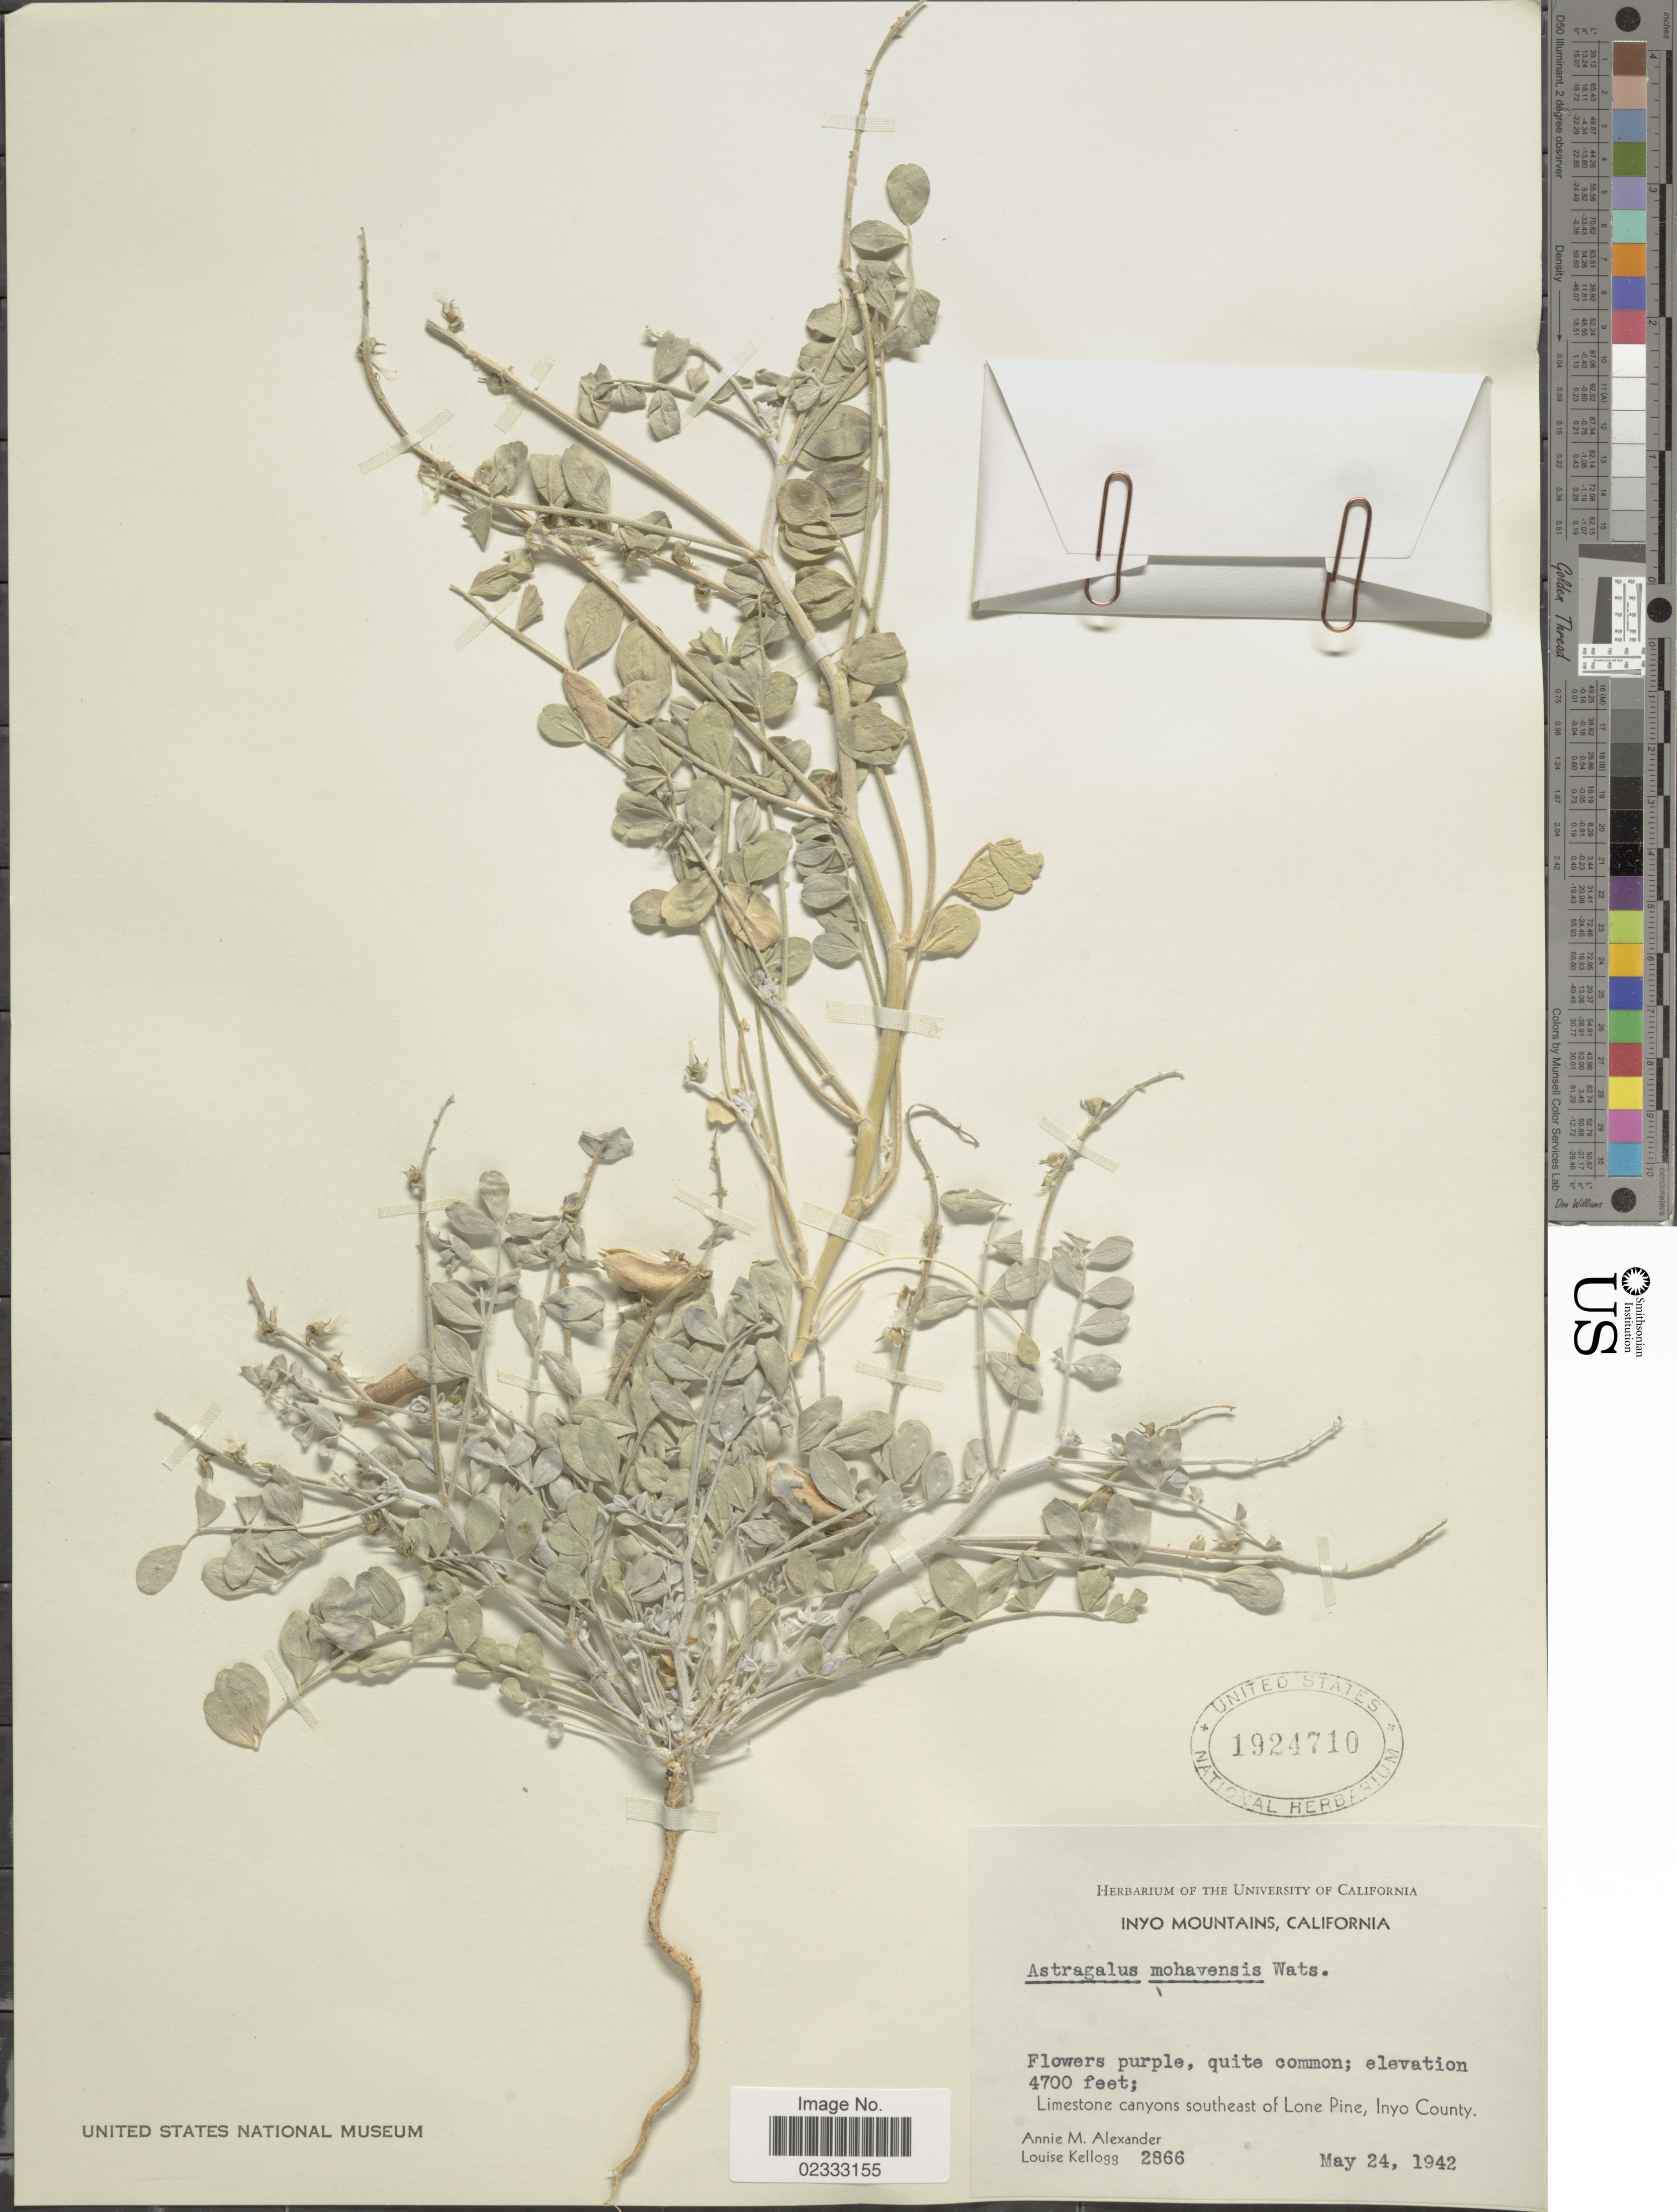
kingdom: Plantae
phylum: Tracheophyta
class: Magnoliopsida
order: Fabales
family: Fabaceae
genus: Astragalus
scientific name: Astragalus mojavensis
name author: S. Watson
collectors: L. Kellogg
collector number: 2866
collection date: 1942-05-24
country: United States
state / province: California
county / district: Inyo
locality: Inyo Mountains, California. Limestone canyons southeast of Lone Pine, Inyo County.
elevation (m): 1433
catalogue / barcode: US 1924710